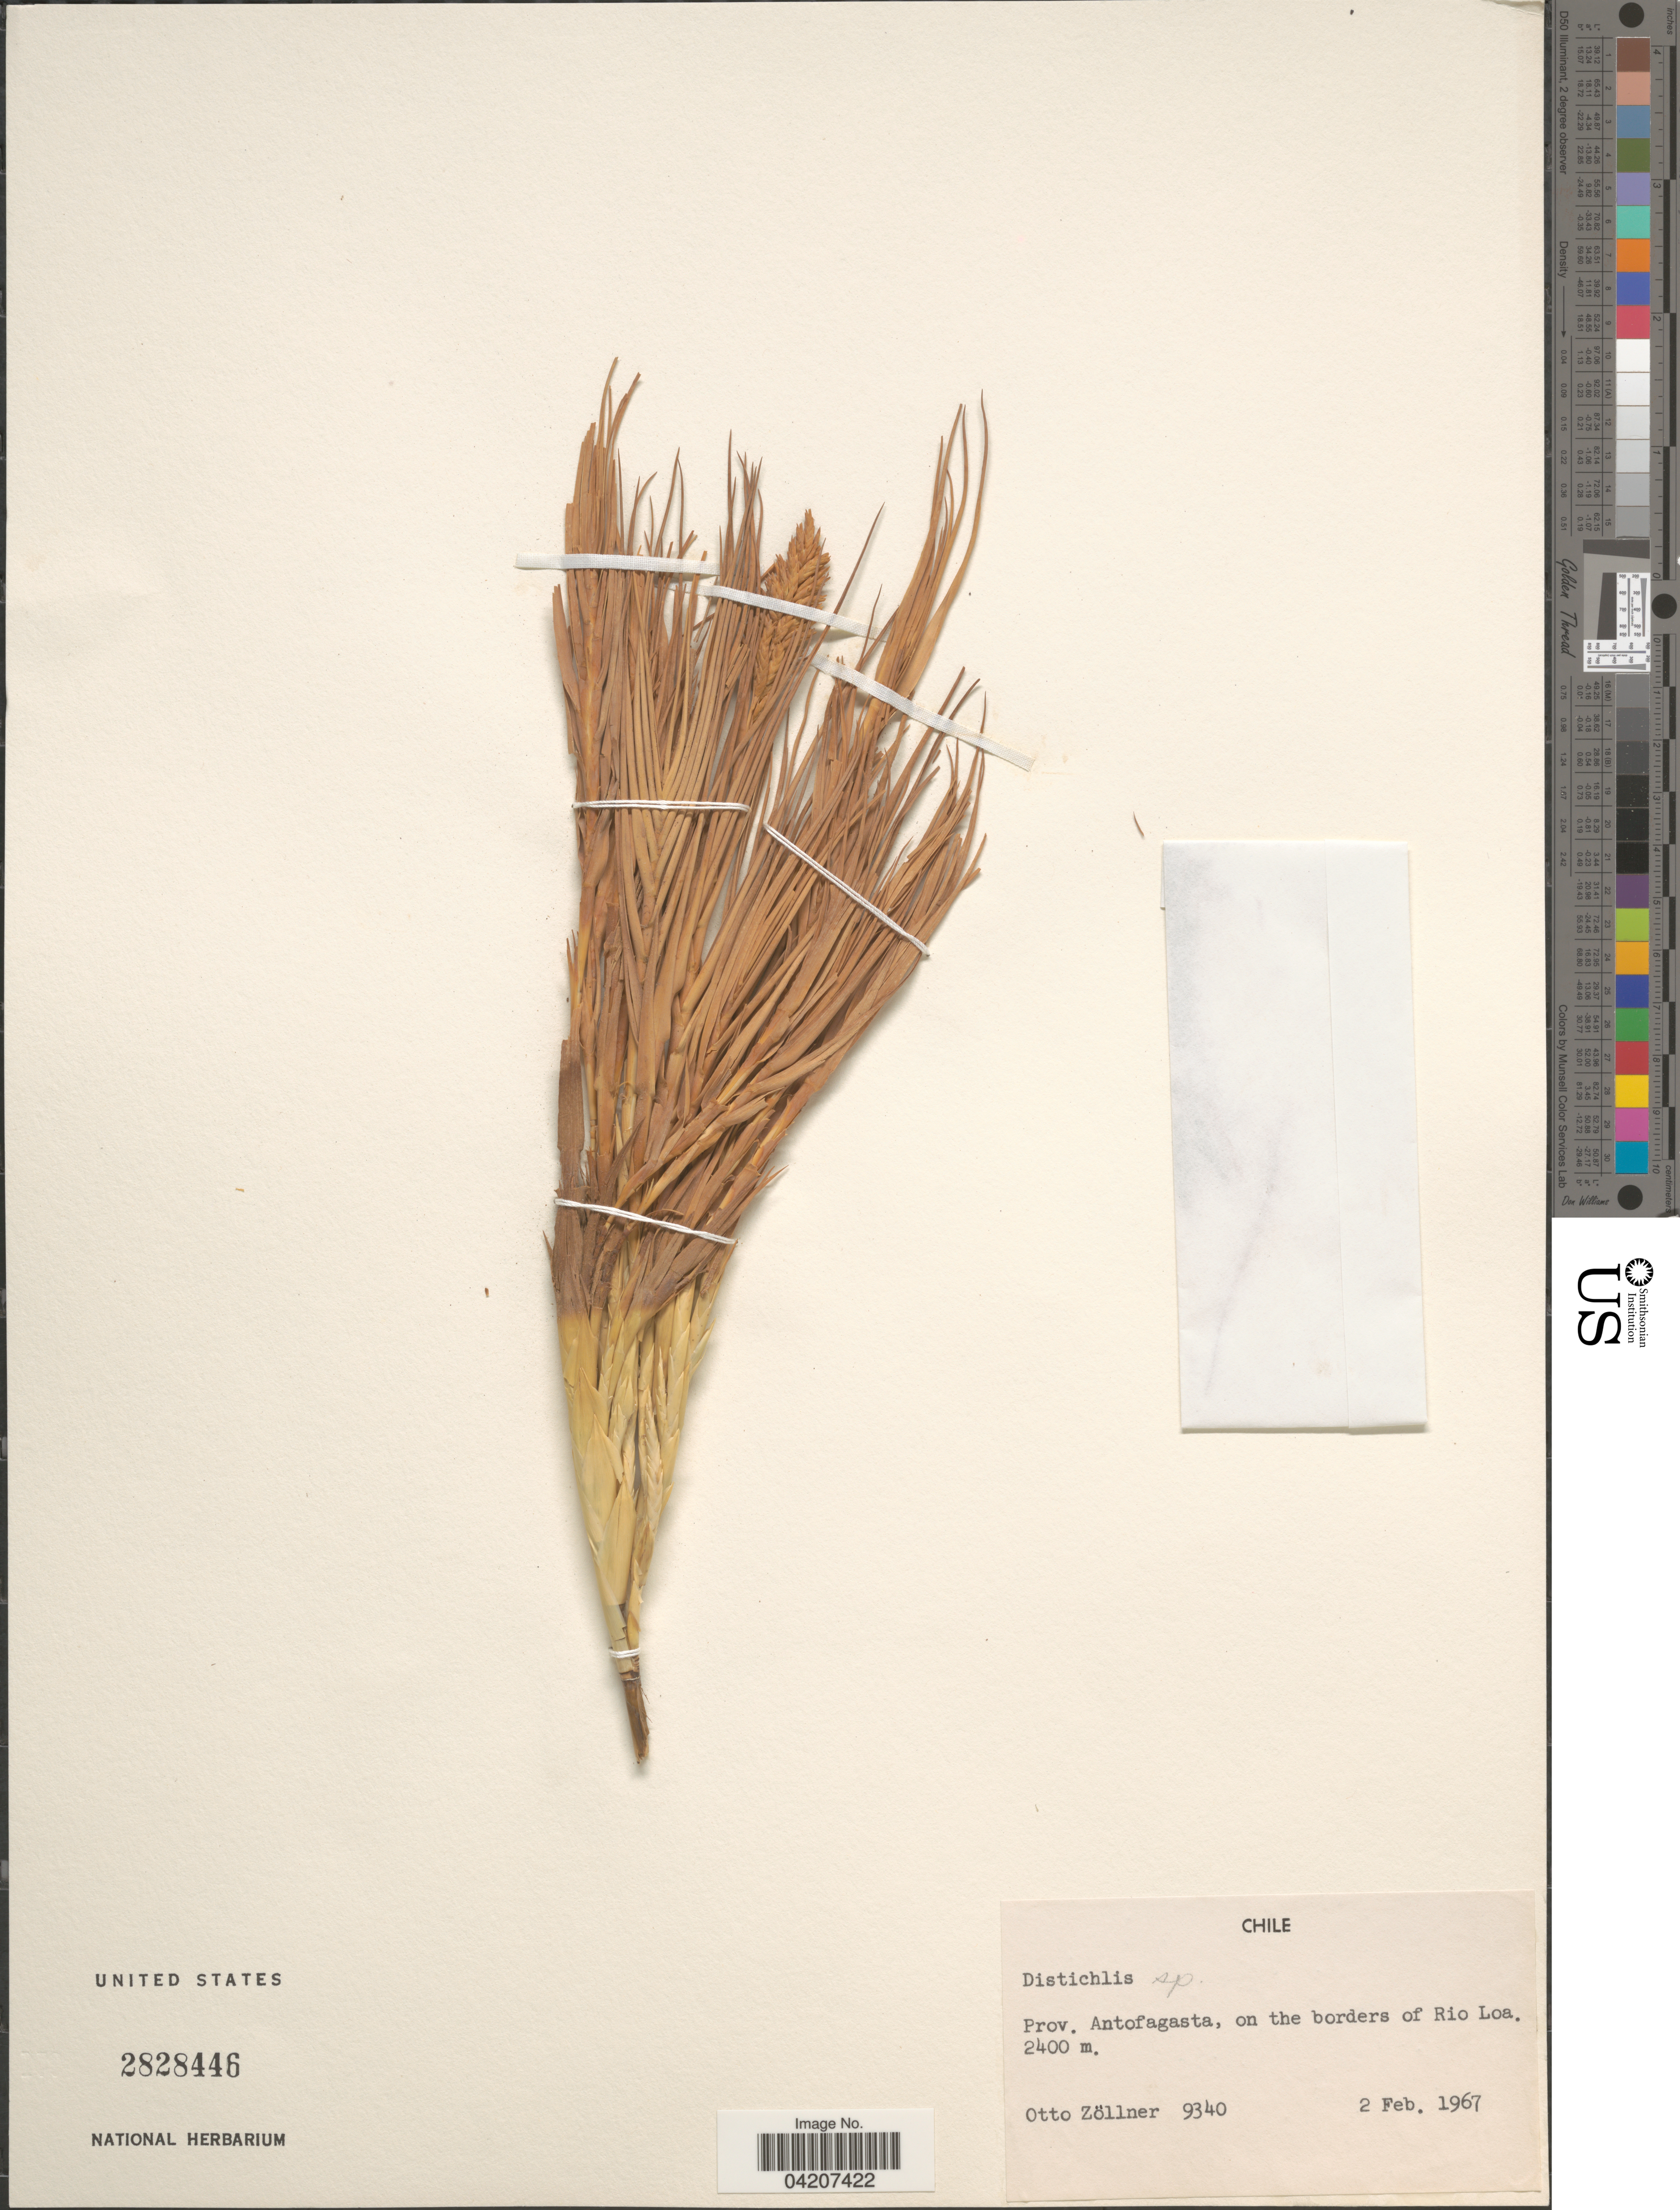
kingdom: Plantae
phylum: Tracheophyta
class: Liliopsida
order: Poales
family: Poaceae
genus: Distichlis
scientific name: Distichlis sp.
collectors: O. Zöllner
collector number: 9340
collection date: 1967-02-02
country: Chile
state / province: Antofagasta (II)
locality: On the borders of Rio Loa.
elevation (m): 2400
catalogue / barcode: US 2828446